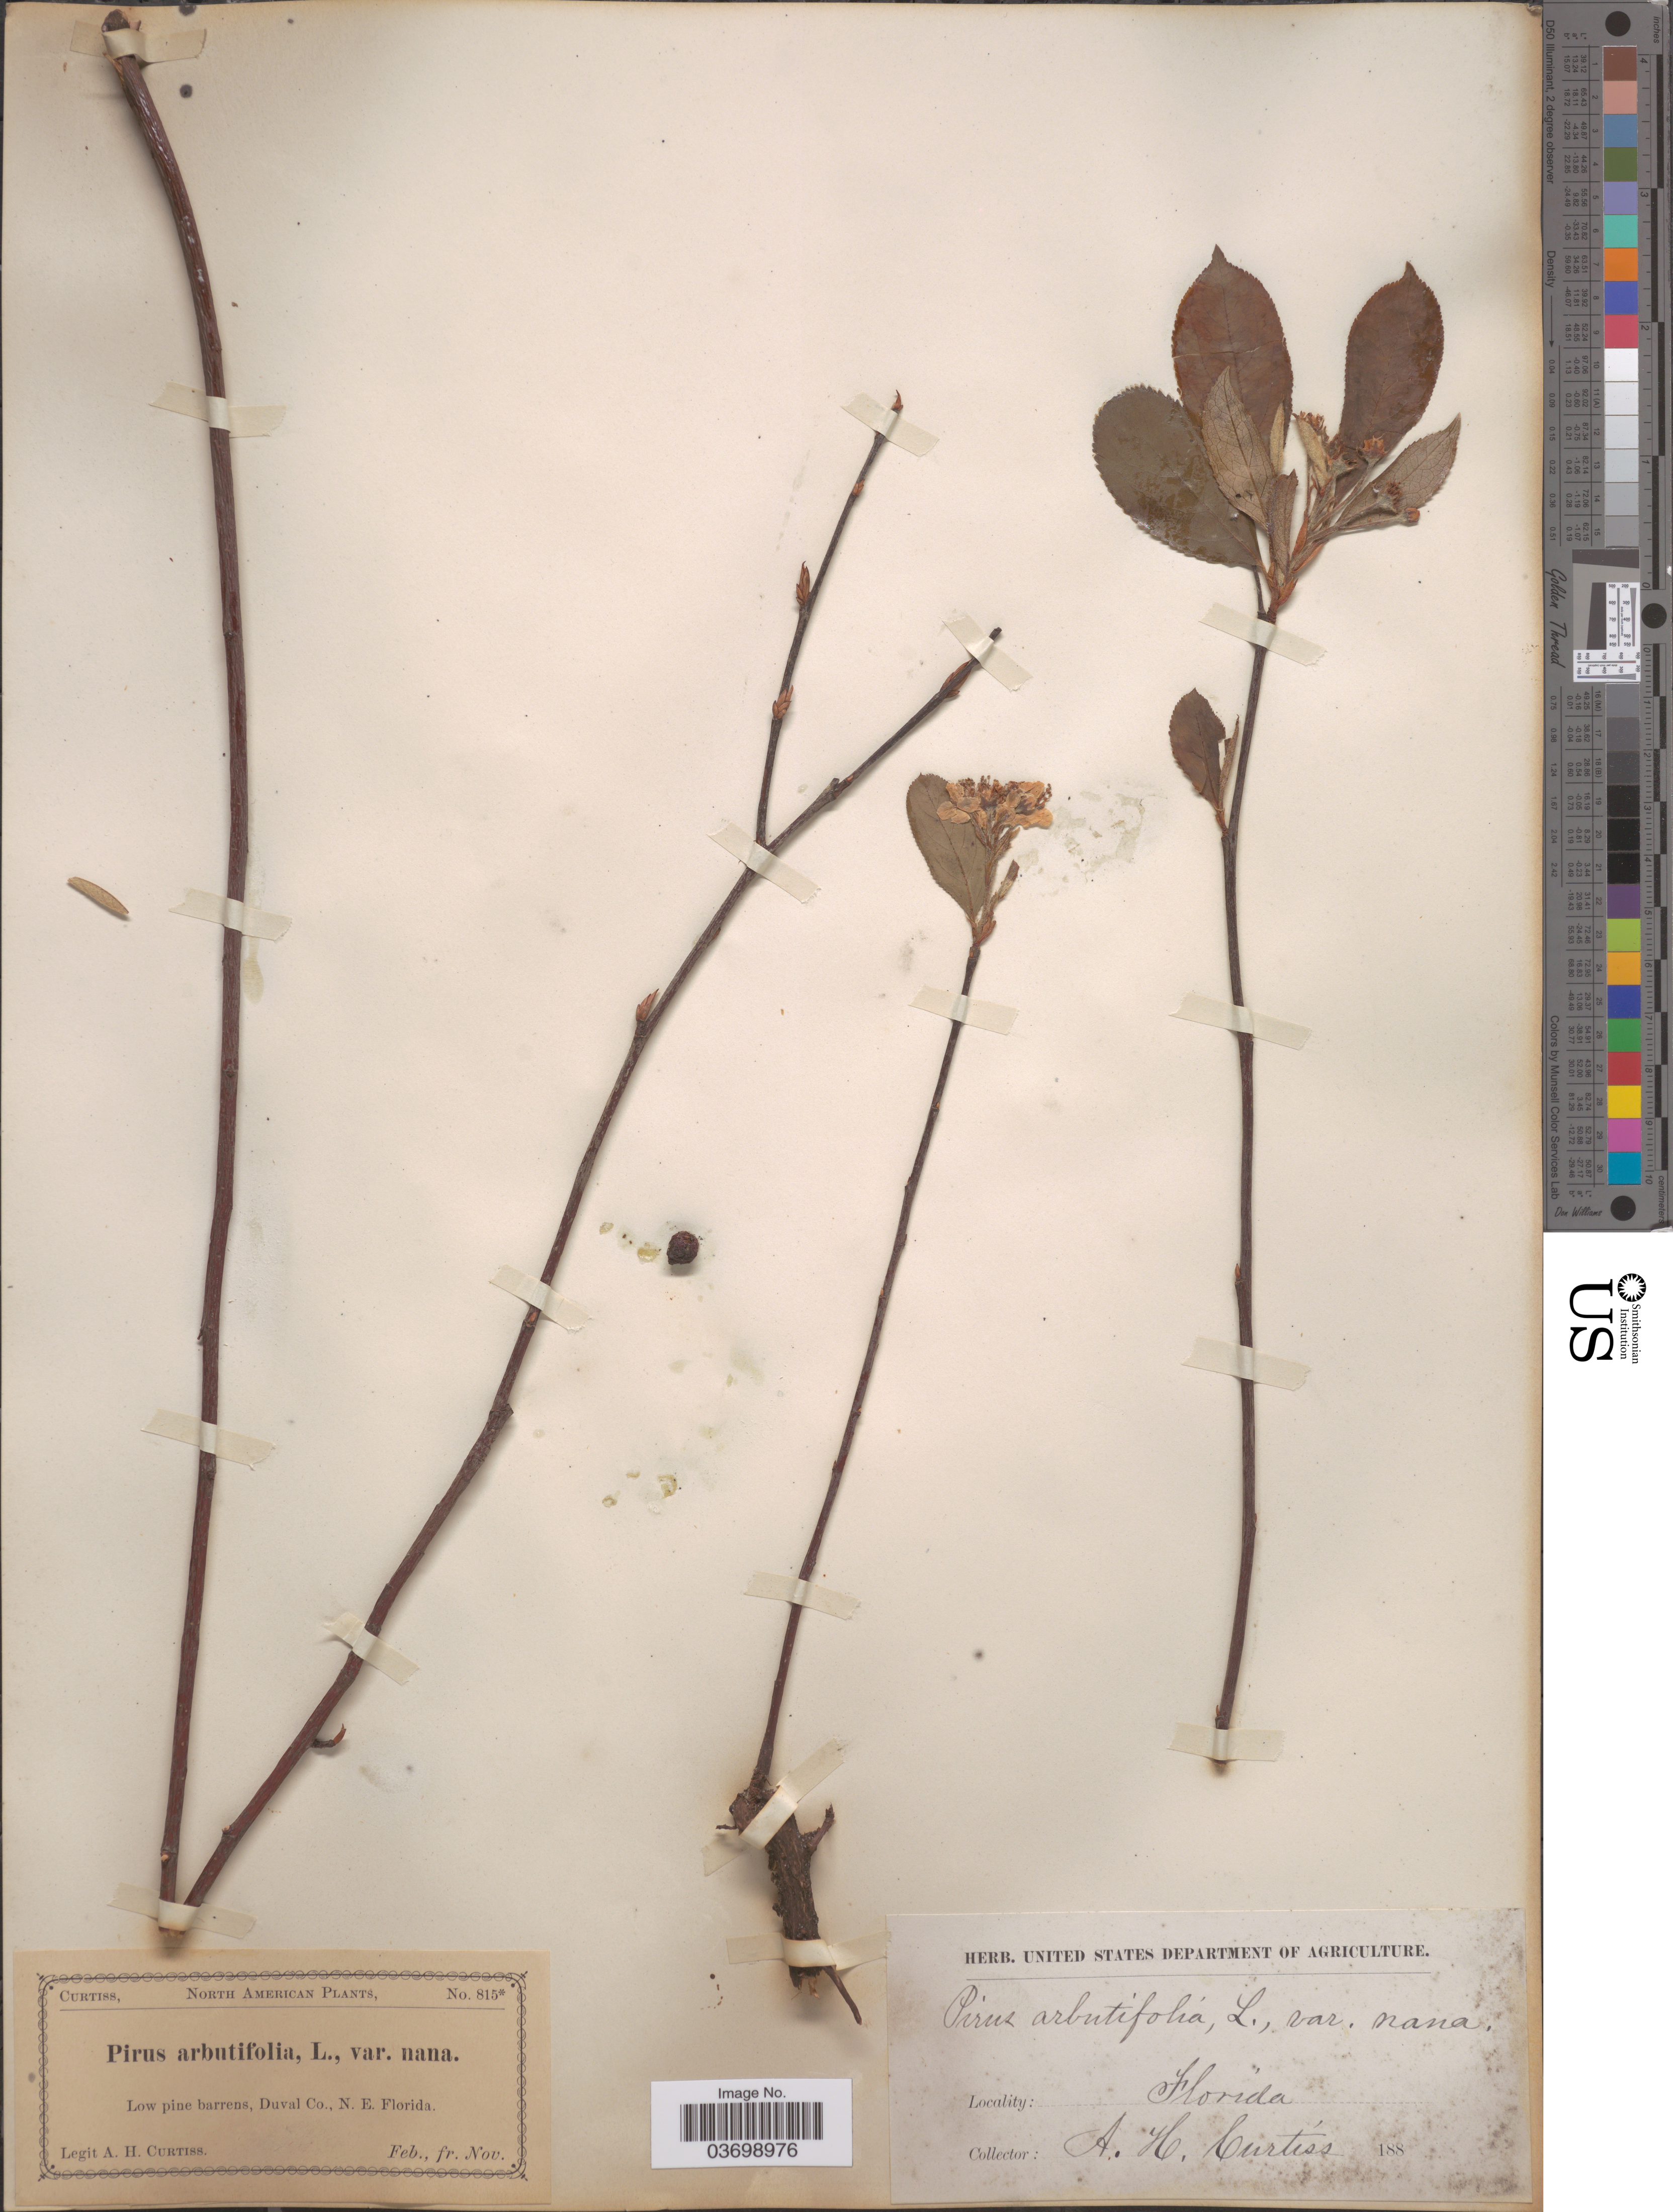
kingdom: Plantae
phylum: Tracheophyta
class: Magnoliopsida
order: Rosales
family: Rosaceae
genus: Aronia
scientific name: Aronia arbutifolia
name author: (L.) Pers.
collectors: A. H. Curtiss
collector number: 815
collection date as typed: Feb., Nov. 188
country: United States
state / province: Florida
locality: Low pine barrens, Duval Co., N.E. Florida.